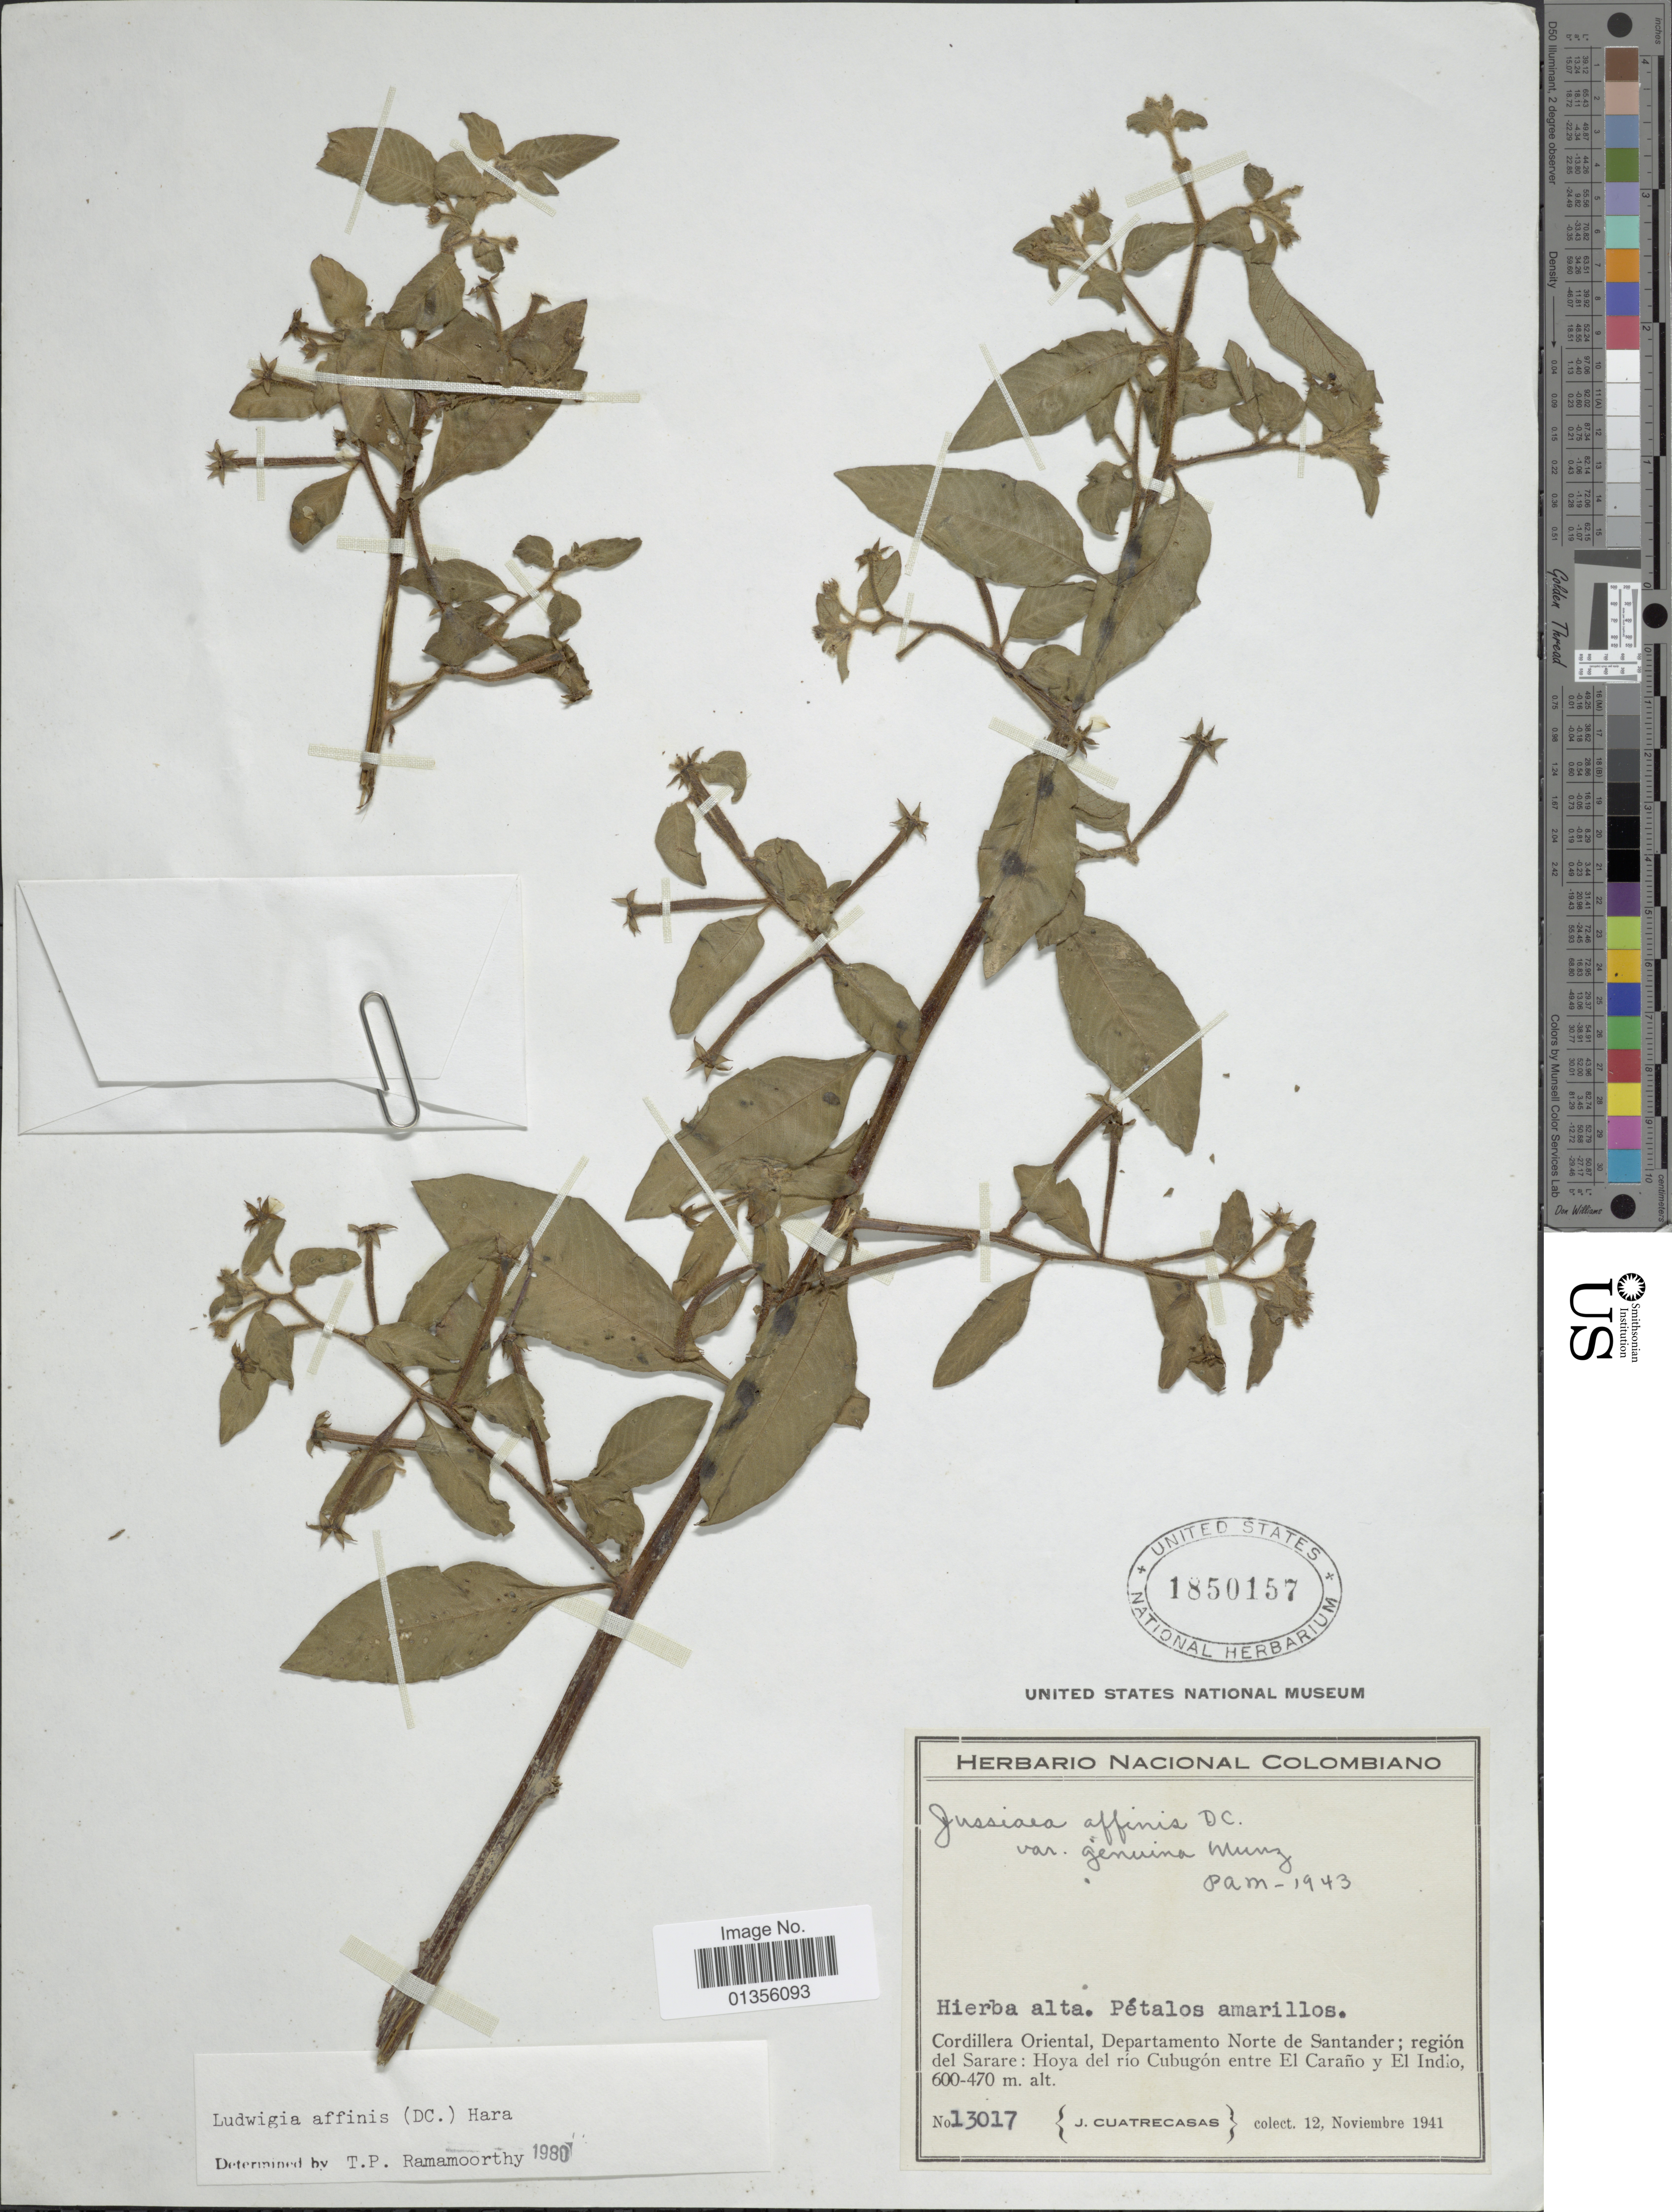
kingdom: Plantae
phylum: Tracheophyta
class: Magnoliopsida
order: Myrtales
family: Onagraceae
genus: Ludwigia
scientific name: Ludwigia affinis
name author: (DC.) H. Hara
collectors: J. Cuatrecasas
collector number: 13017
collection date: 1941-11-12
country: Colombia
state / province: Norte de Santander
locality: Cordillera Oriental, Departamento Norte de Santander; región del Sarare: Hoya del río Cubugón entre El Caraño y El Indlo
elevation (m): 470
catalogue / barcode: US 1850157